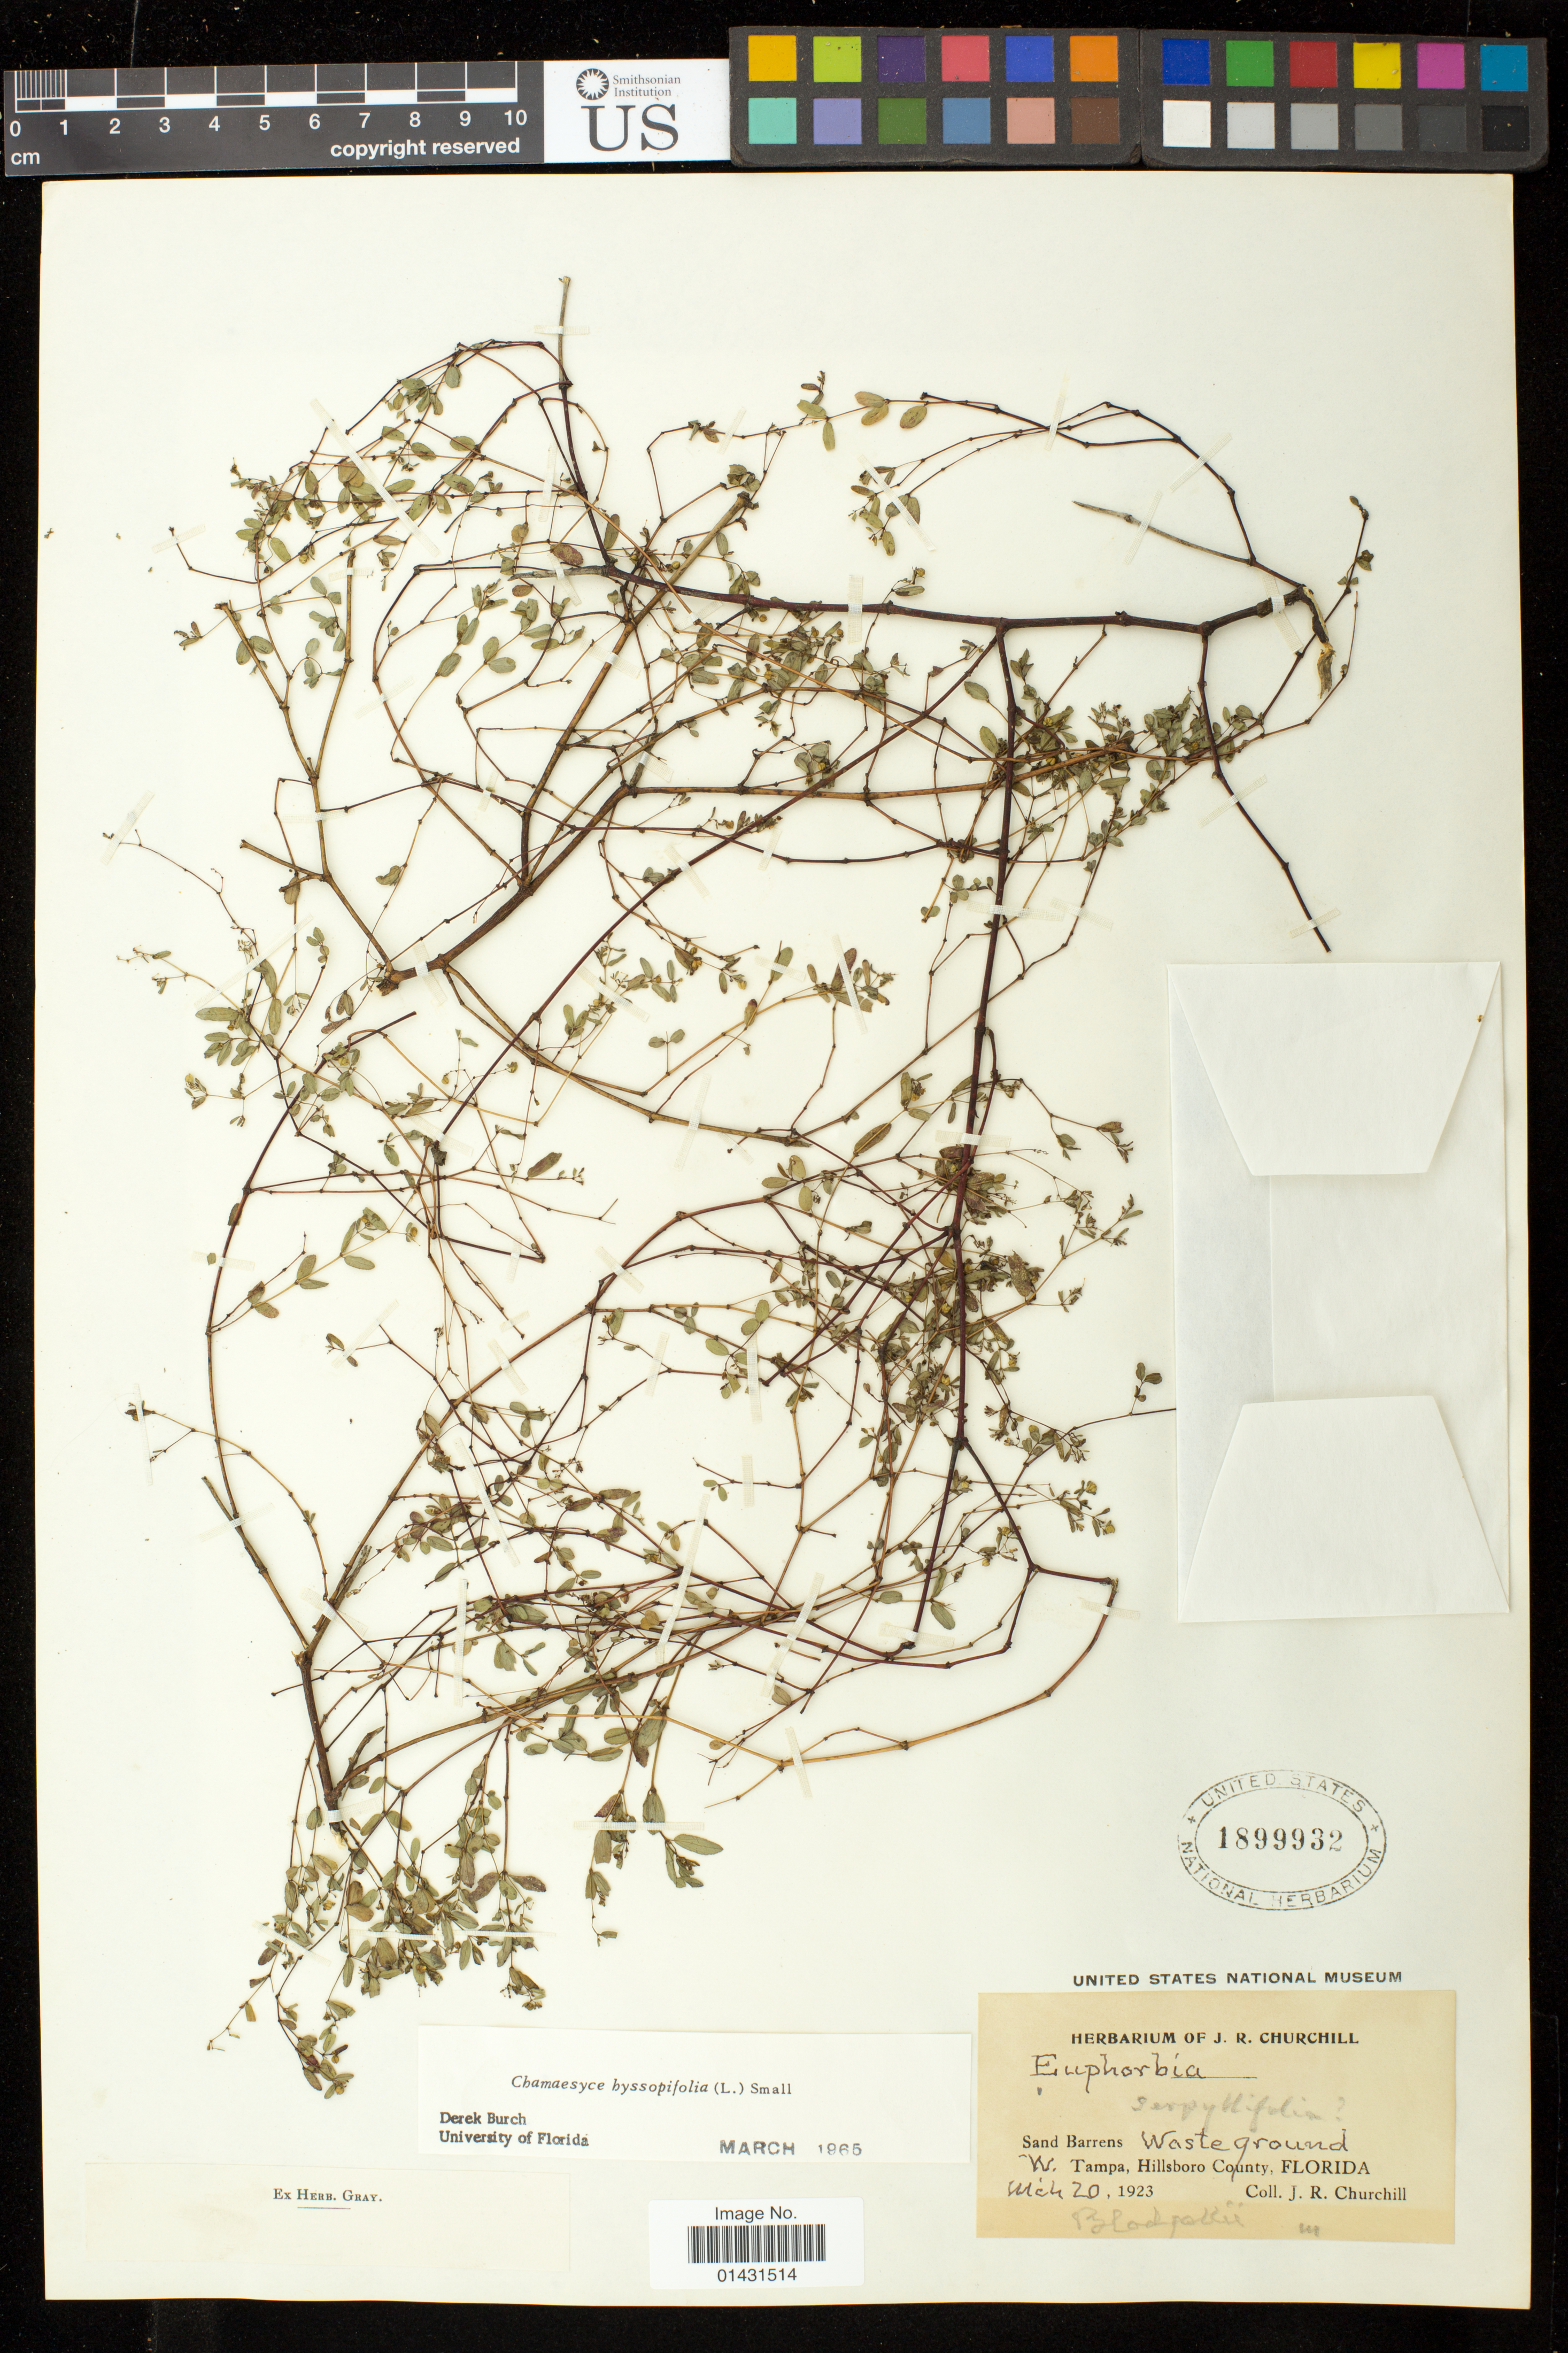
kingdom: Plantae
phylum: Tracheophyta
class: Magnoliopsida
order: Malpighiales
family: Euphorbiaceae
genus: Euphorbia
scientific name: Euphorbia hyssopifolia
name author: L.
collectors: J. Churchill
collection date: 1923-03-20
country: United States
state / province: Florida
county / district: Hillsboro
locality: W. Tampa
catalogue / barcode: US 1899932